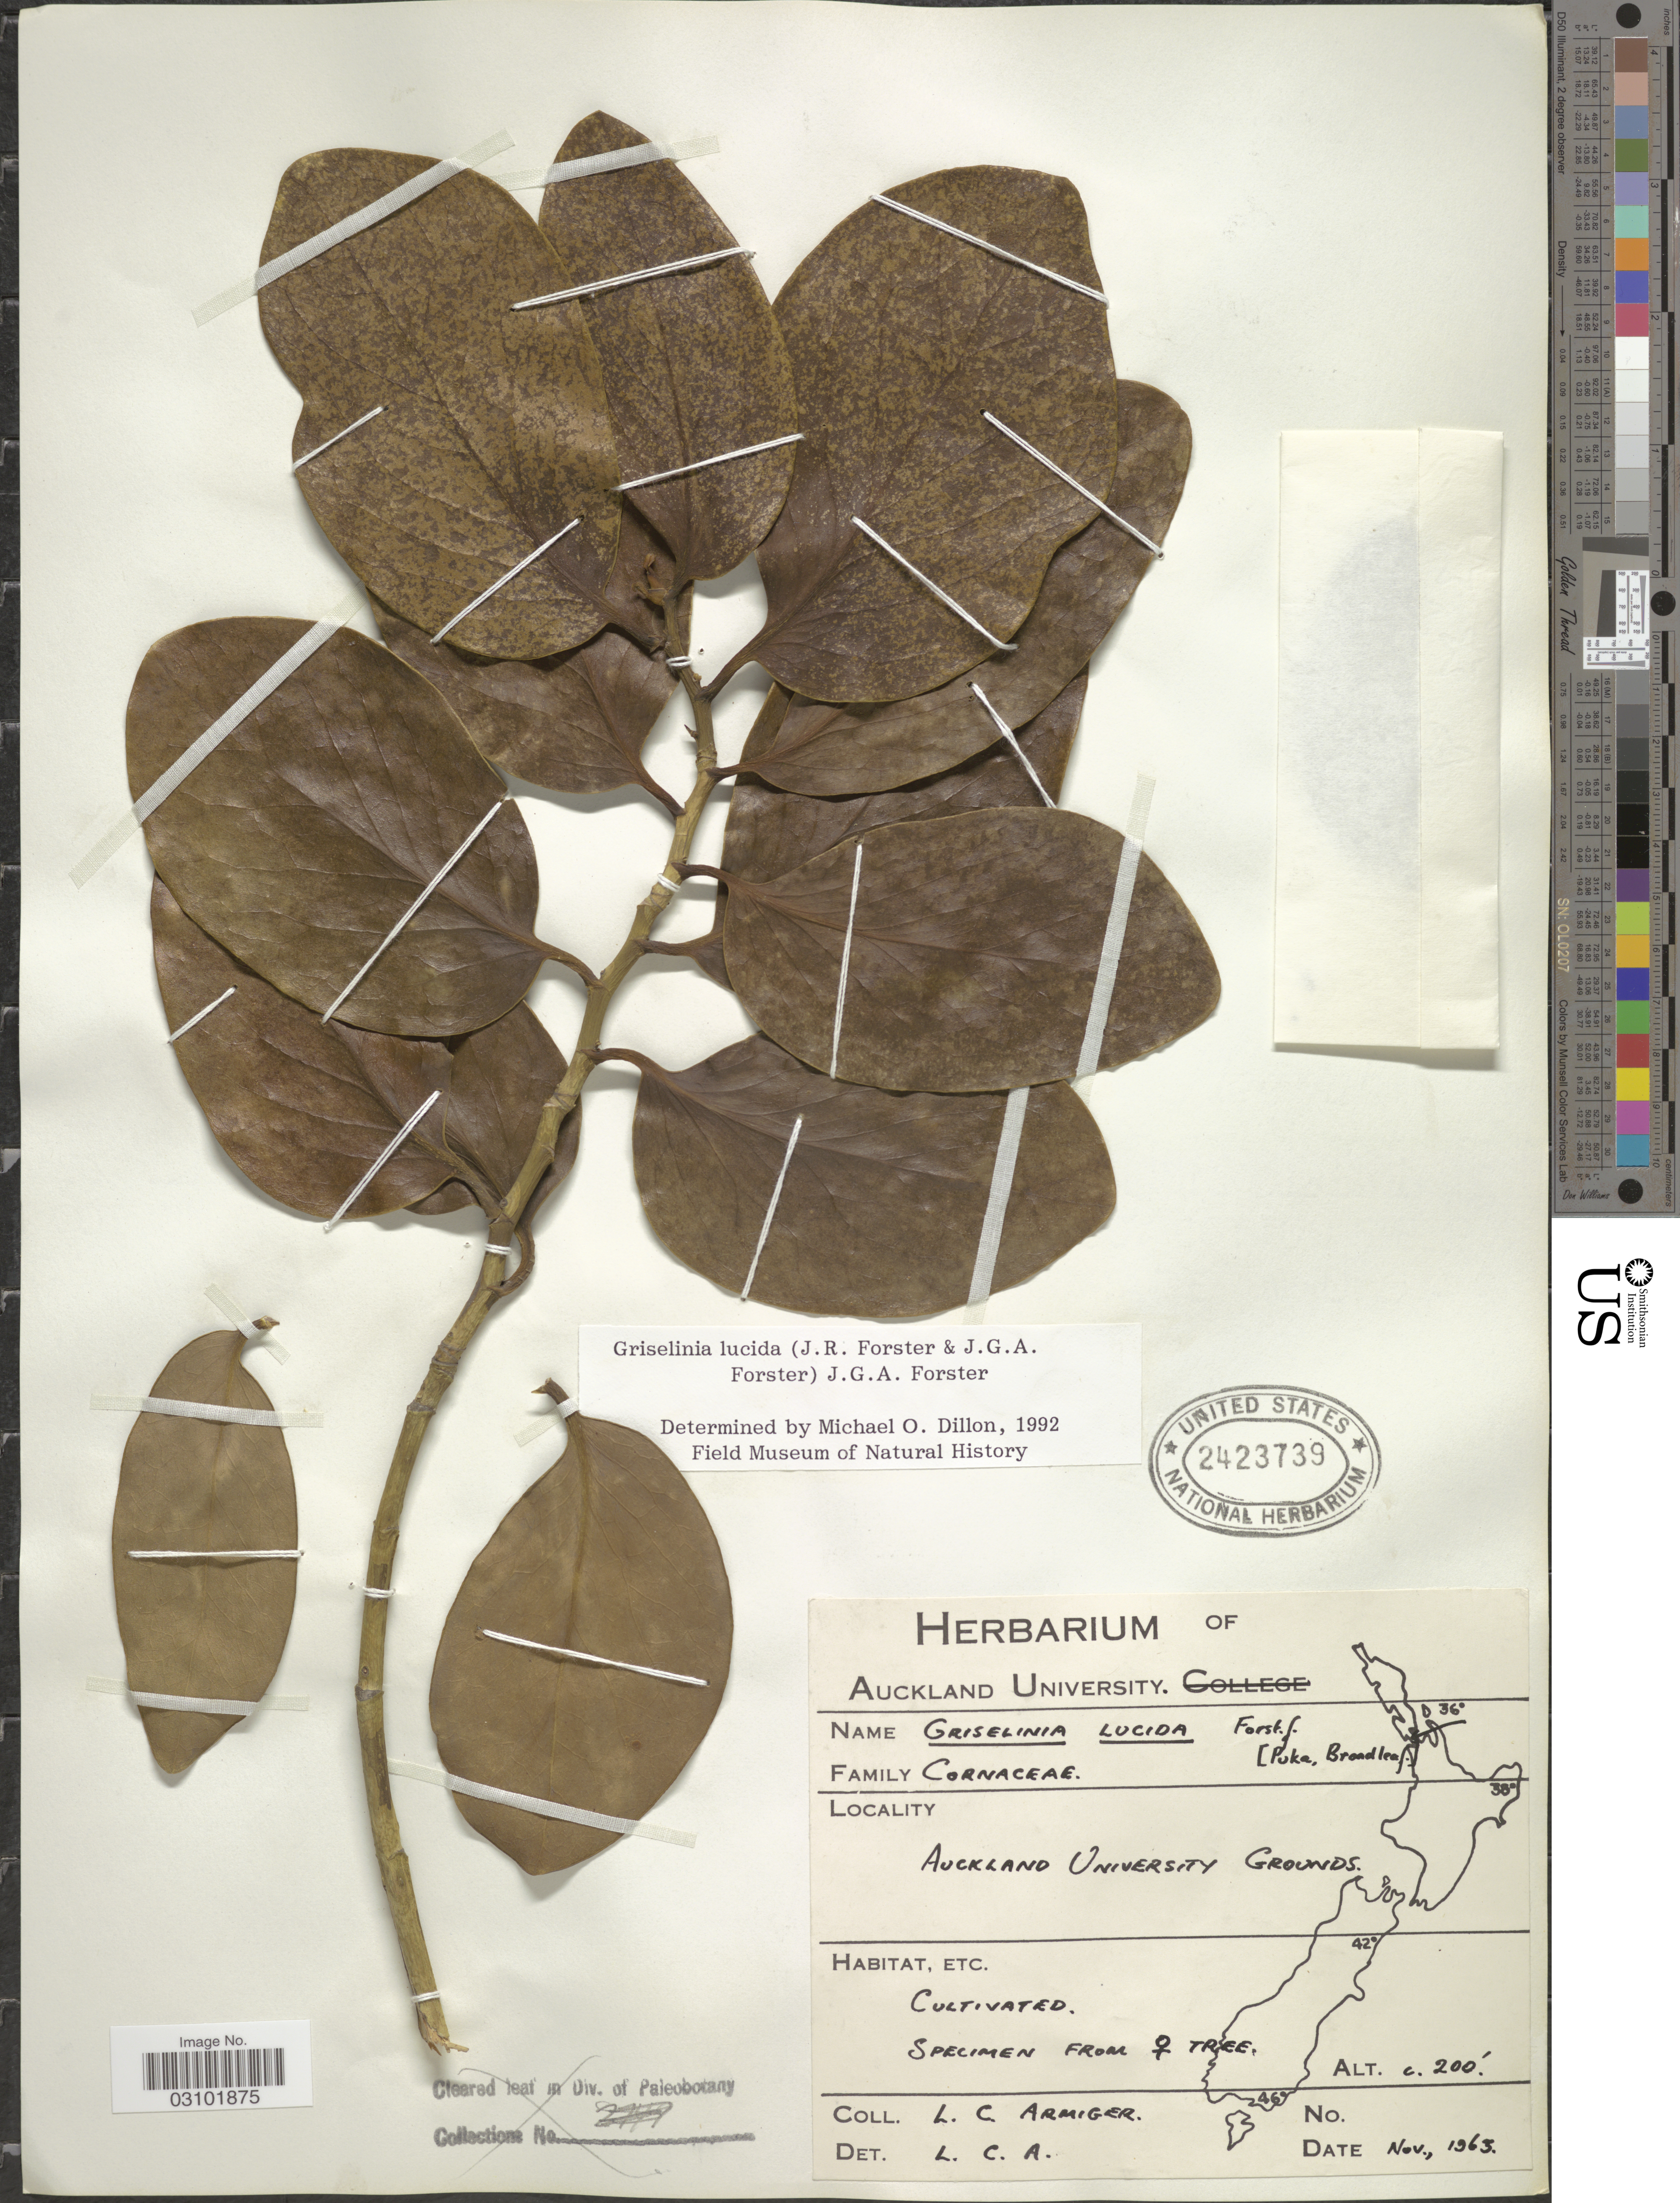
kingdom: Plantae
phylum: Tracheophyta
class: Magnoliopsida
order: Apiales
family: Griseliniaceae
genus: Griselinia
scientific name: Griselinia lucida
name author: (J.R. Forst. & G. Forst.) G. Forst.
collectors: L. Armiger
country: New Zealand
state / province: Auckland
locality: Auckland University Grounds.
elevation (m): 61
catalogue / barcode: US 2423739